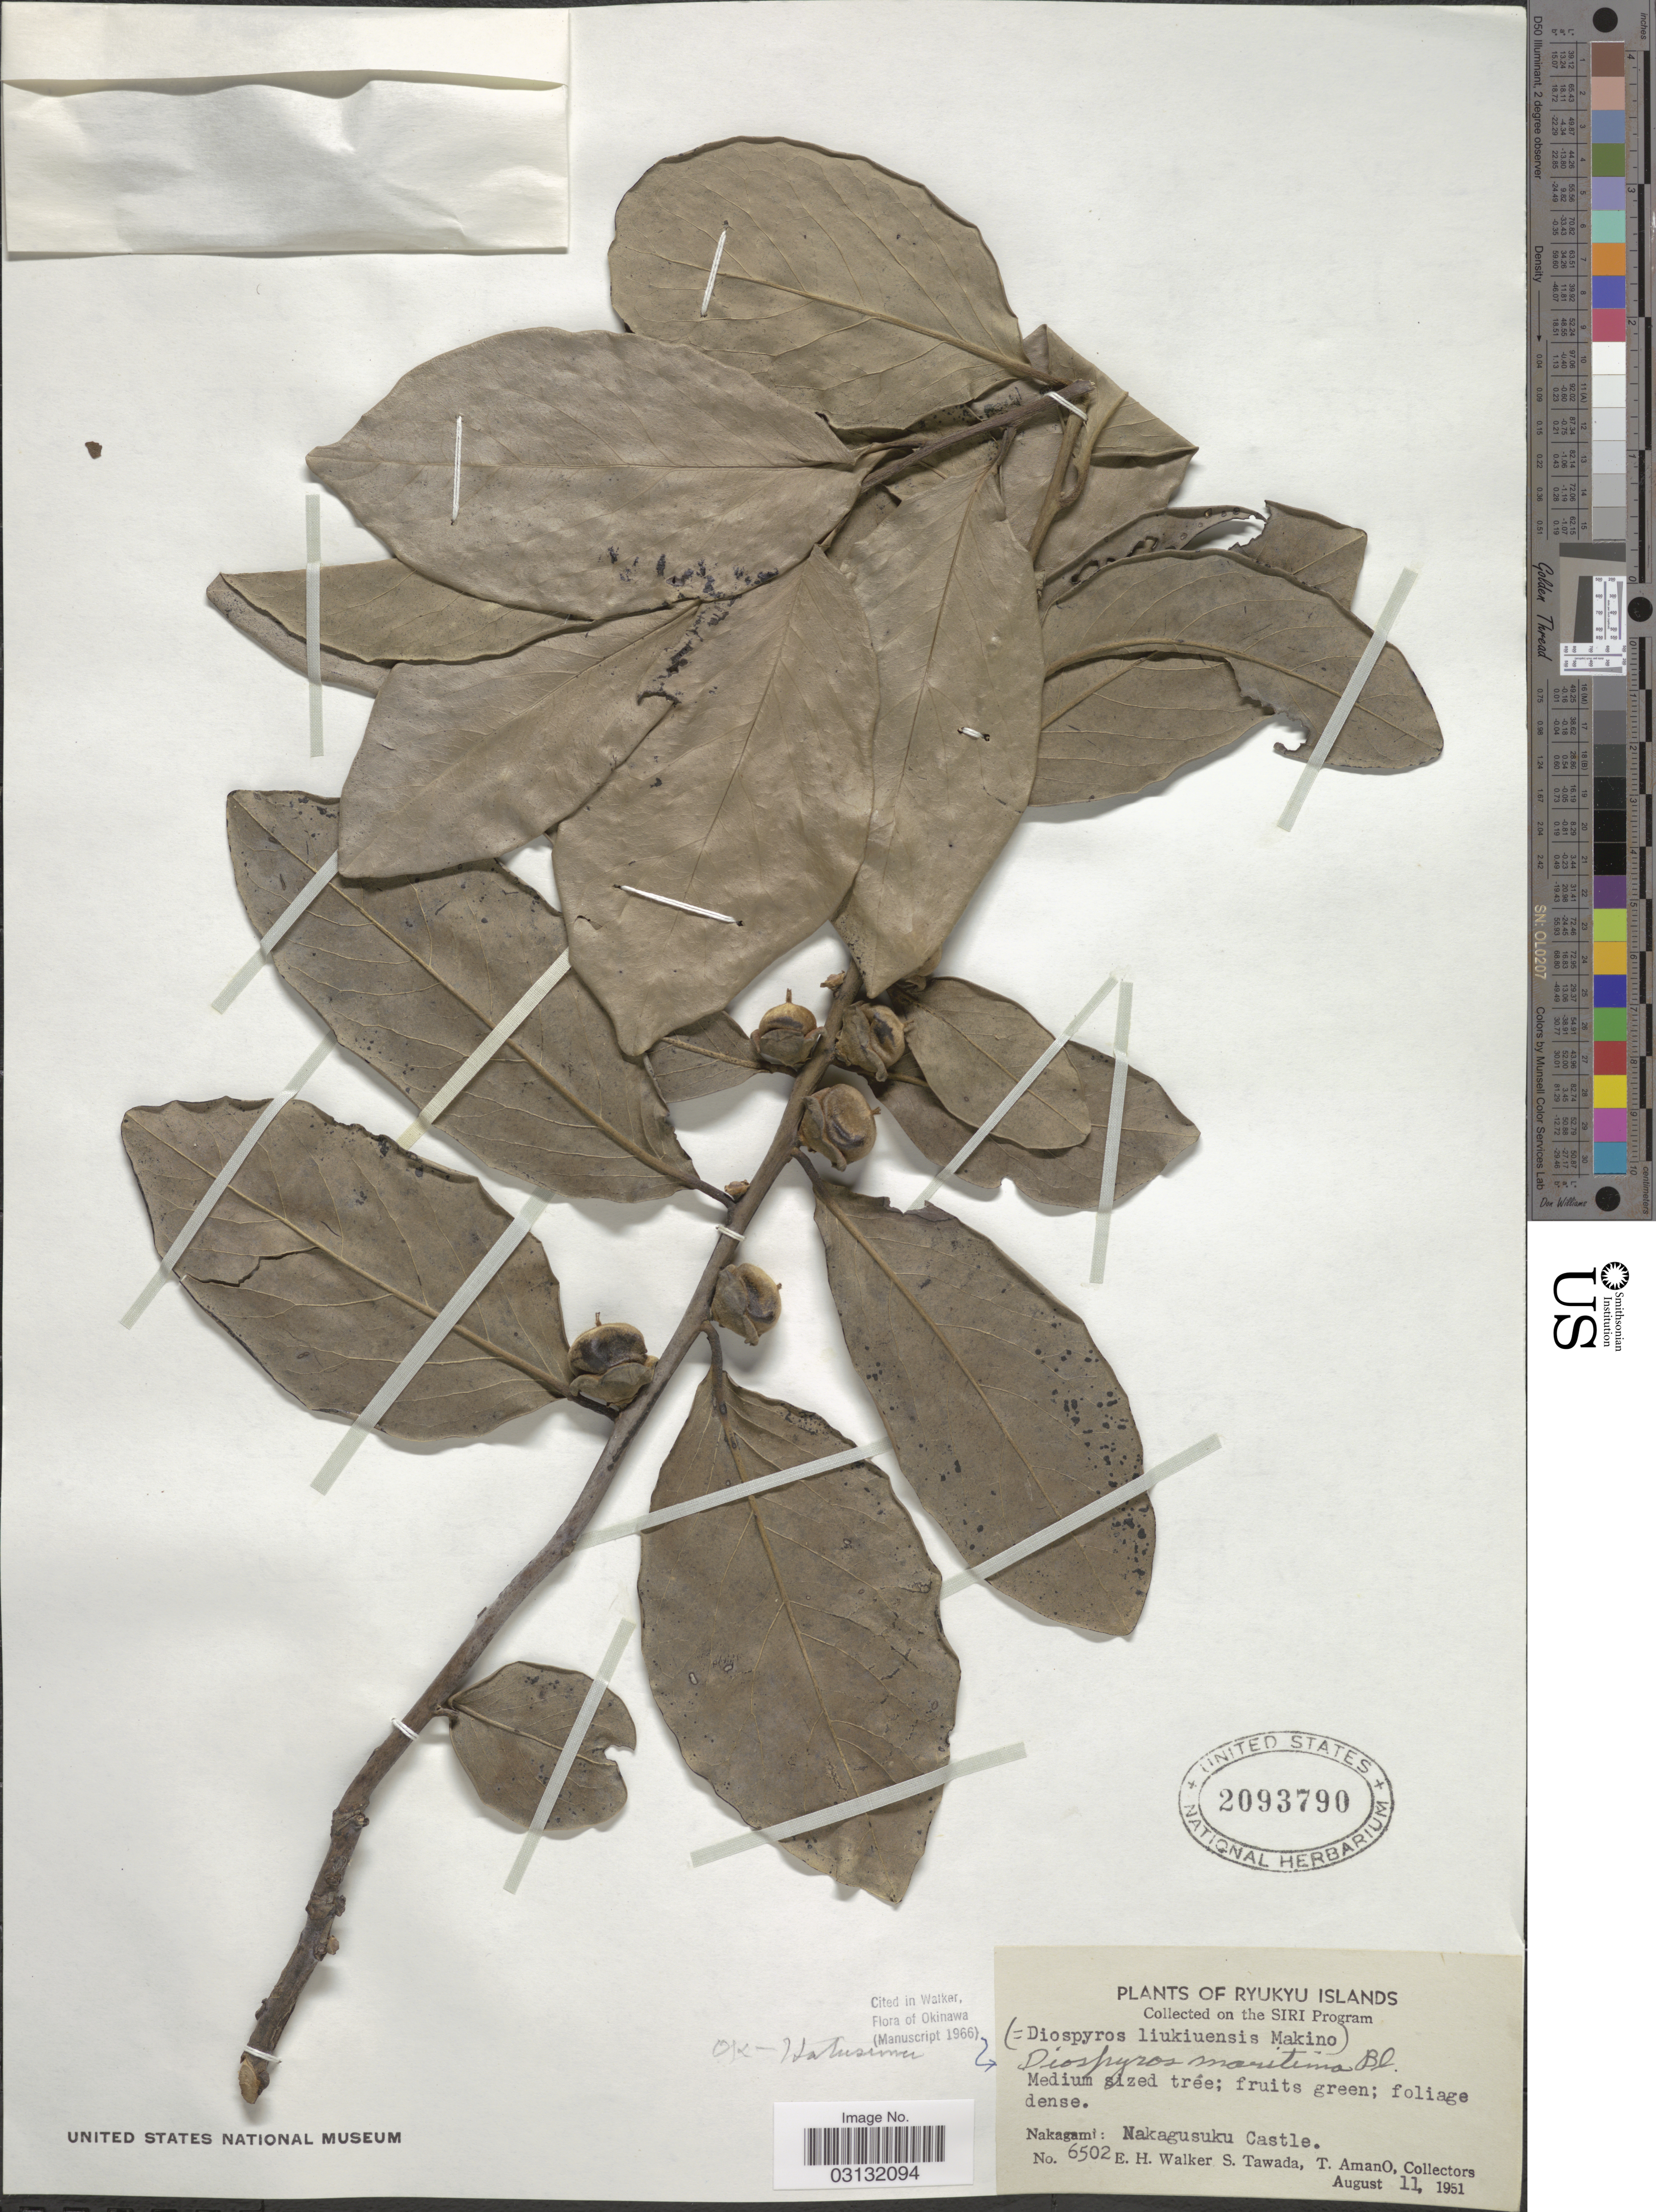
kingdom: Plantae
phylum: Tracheophyta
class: Magnoliopsida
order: Ericales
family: Ebenaceae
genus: Diospyros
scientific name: Diospyros maritima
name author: Blume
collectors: E. H. Walker, S. Tawada & T. Amano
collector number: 6502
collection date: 1951-08-11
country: Japan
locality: Ryukyu Islands, Nakagami: Nakagusuku Castle.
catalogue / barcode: US 2093790